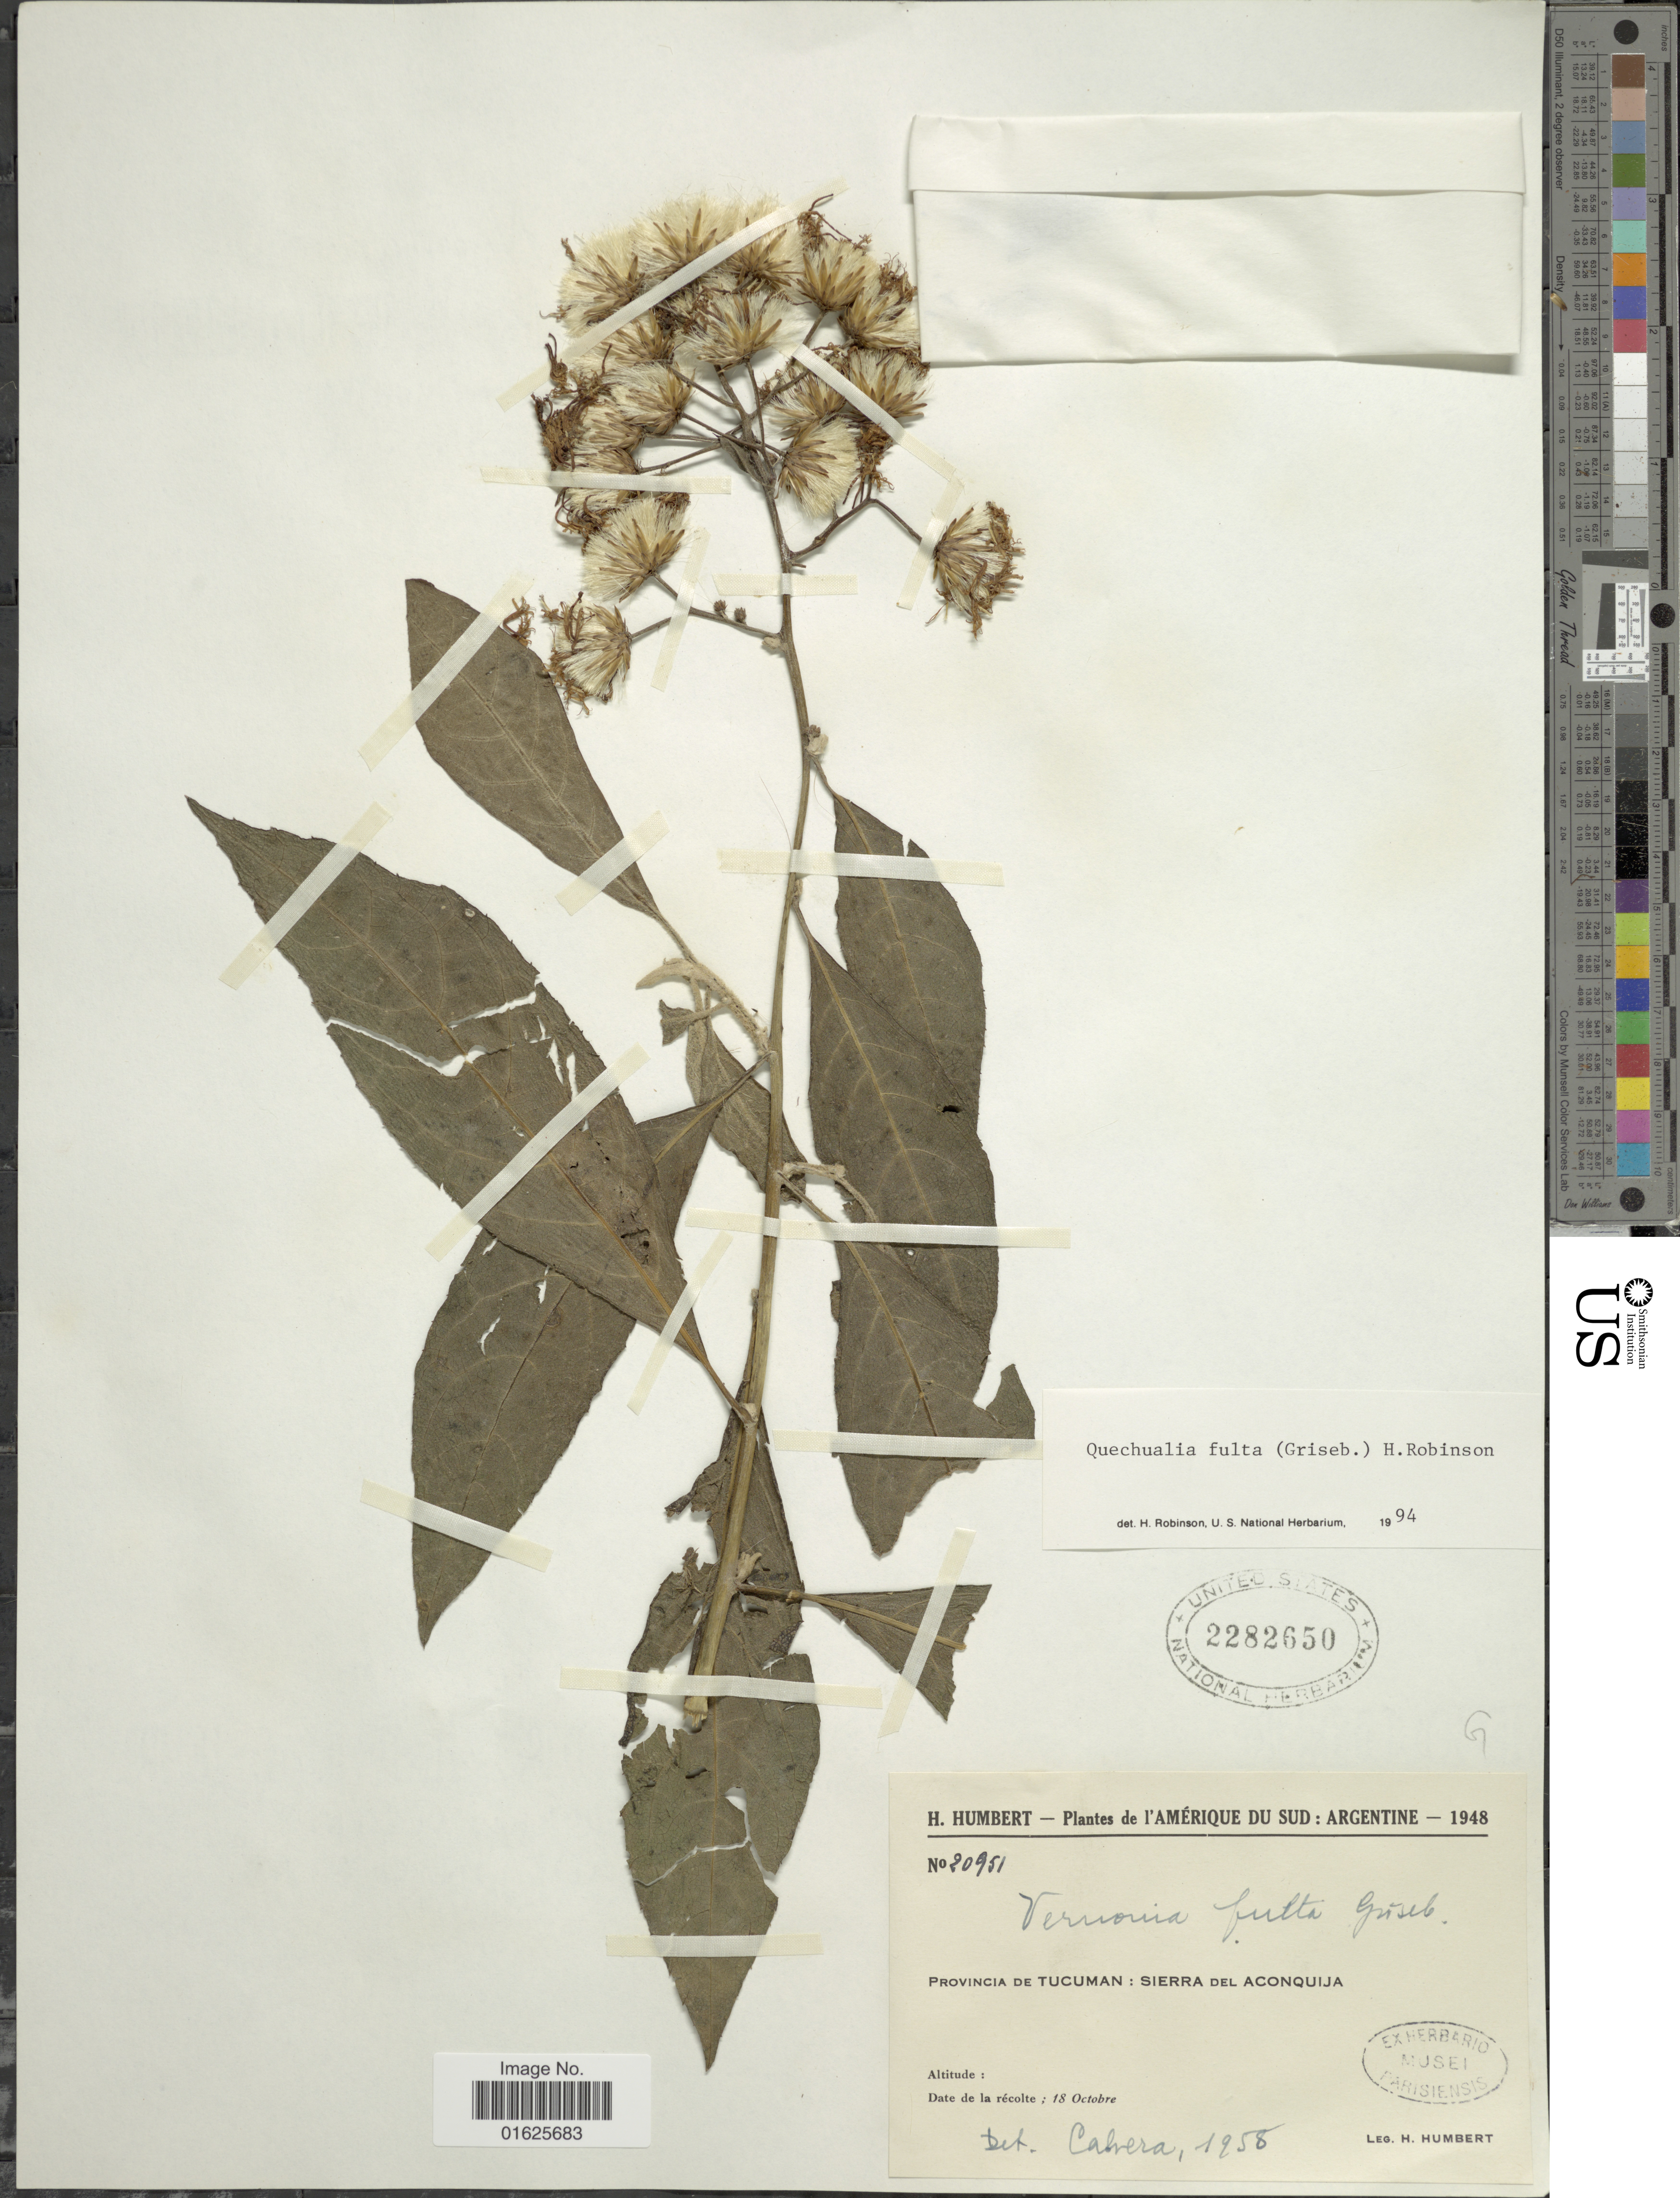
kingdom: Plantae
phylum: Tracheophyta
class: Magnoliopsida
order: Asterales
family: Asteraceae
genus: Quechualia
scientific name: Quechualia fulta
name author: (Griseb.) H. Rob.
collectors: H. Humbert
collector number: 20951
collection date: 1948-10-18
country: Argentina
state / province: Tucuman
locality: L'Amérique du Sud, Provincia de Tucuman: Sierra del Aconquija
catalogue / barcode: US 2282650